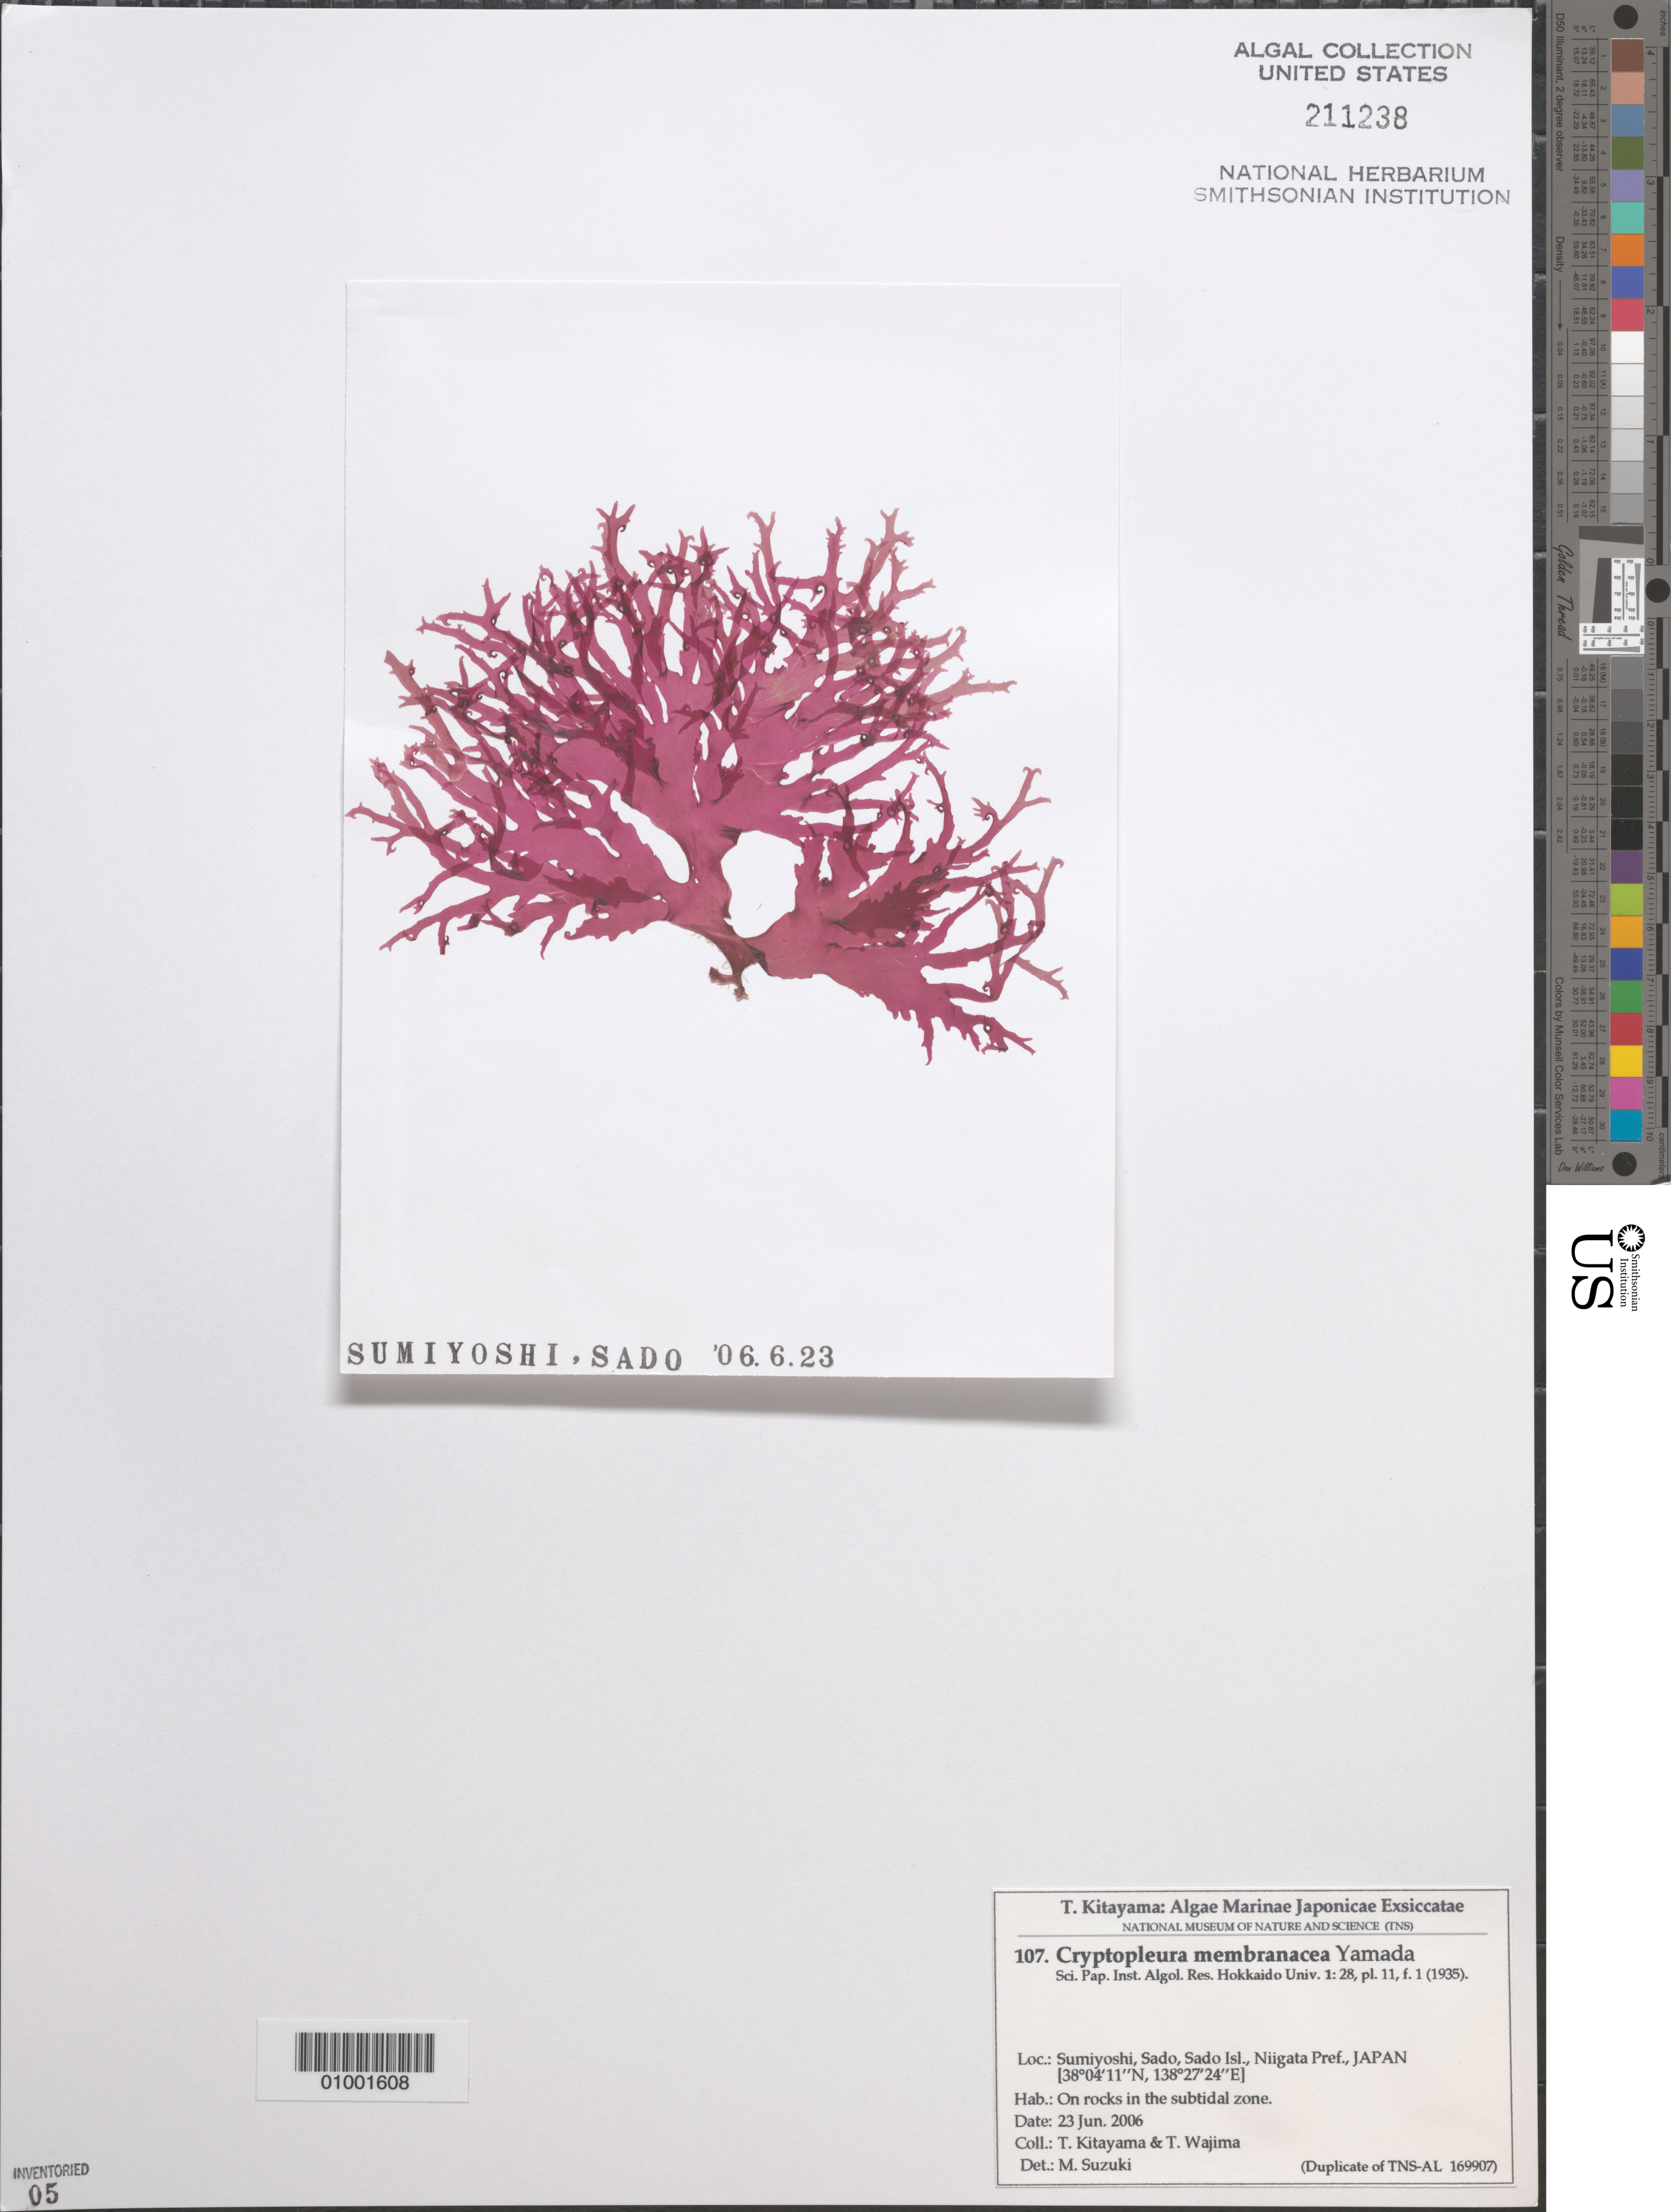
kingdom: Plantae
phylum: Rhodophyta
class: Florideophyceae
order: Ceramiales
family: Delesseriaceae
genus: Acrosorium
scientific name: Acrosorium flabellatum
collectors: T. Kitayama & T. Wajima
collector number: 107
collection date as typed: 23 Jun 2006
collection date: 2006-06-23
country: Japan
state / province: Niigata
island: Sado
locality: Sumiyoshi, Sado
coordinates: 38 04'11" N, 138 27'24" E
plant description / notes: Kitayama, T., Algae Marinae Japonicae Exsiccatae, Fasc. V (Nos. 101-125)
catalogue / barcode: US 211238